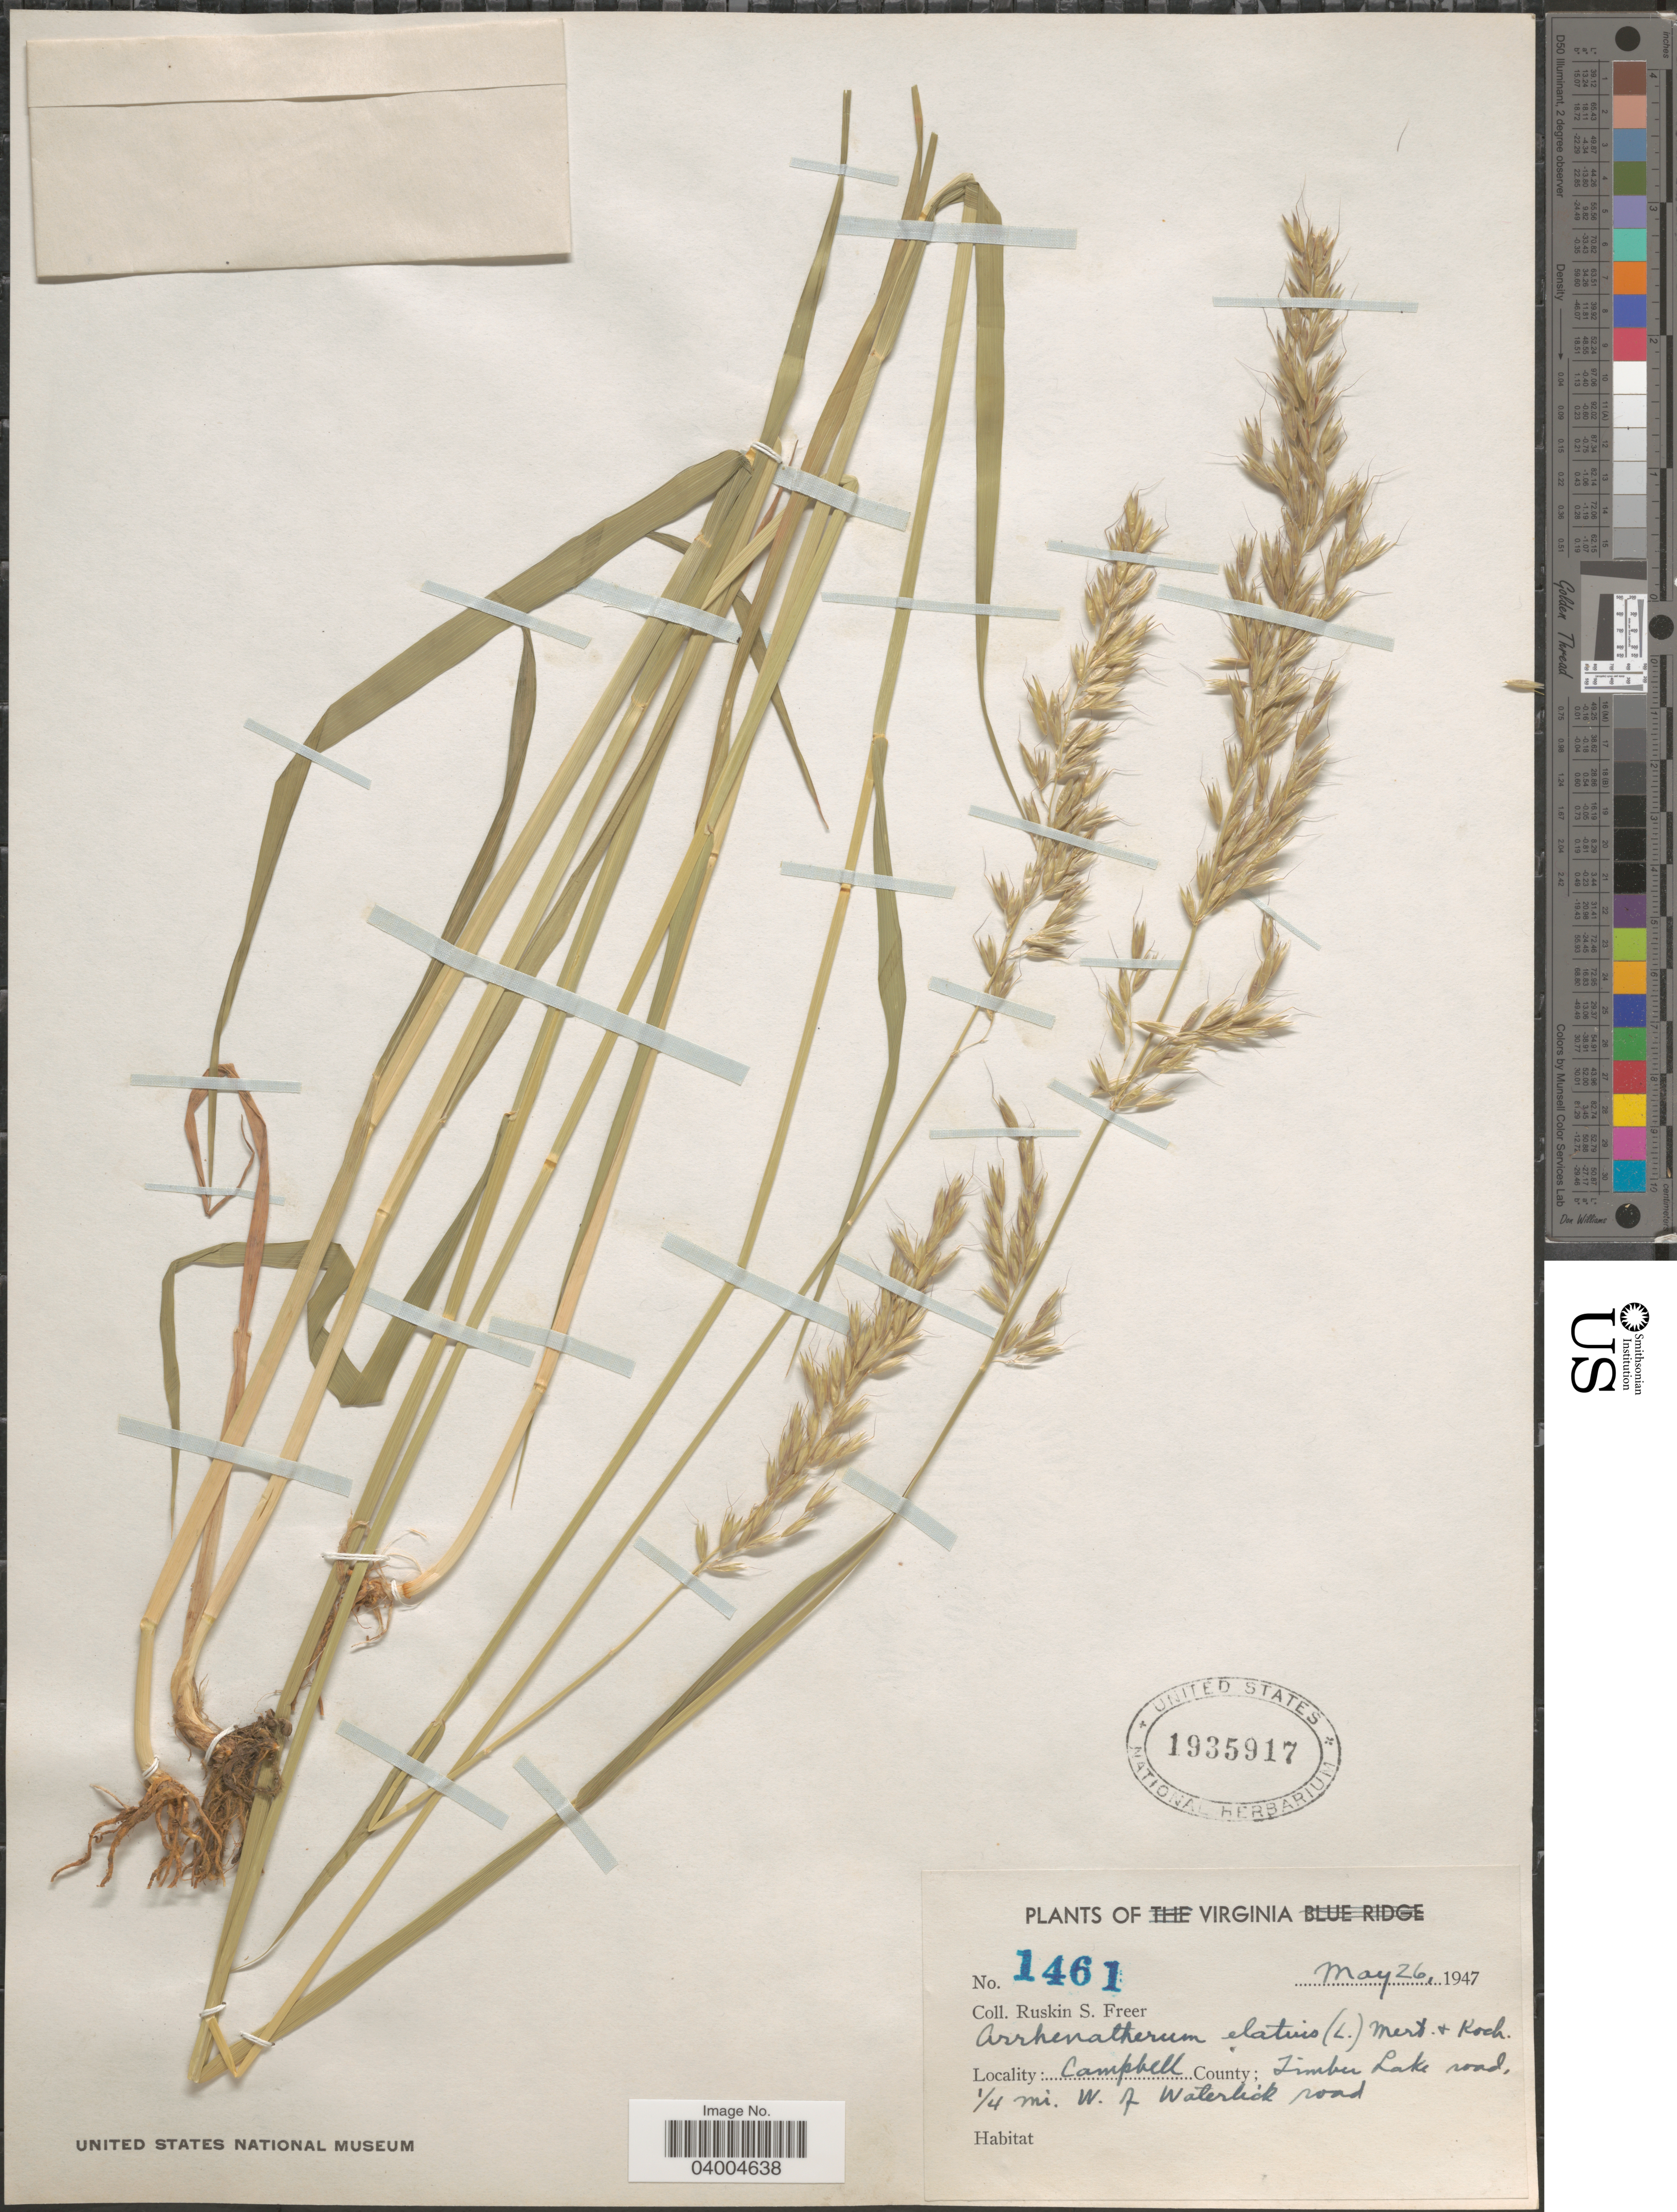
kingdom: Plantae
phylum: Tracheophyta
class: Liliopsida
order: Poales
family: Poaceae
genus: Arrhenatherum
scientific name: Arrhenatherum elatius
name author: (L.) J. Presl & C. Presl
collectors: R. Freer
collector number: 1461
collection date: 1947-05-26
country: United States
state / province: Virginia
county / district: Campbell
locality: Campbell County: Timber Lake road, ¼ mi. W. of Waterlick road.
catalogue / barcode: US 1935917